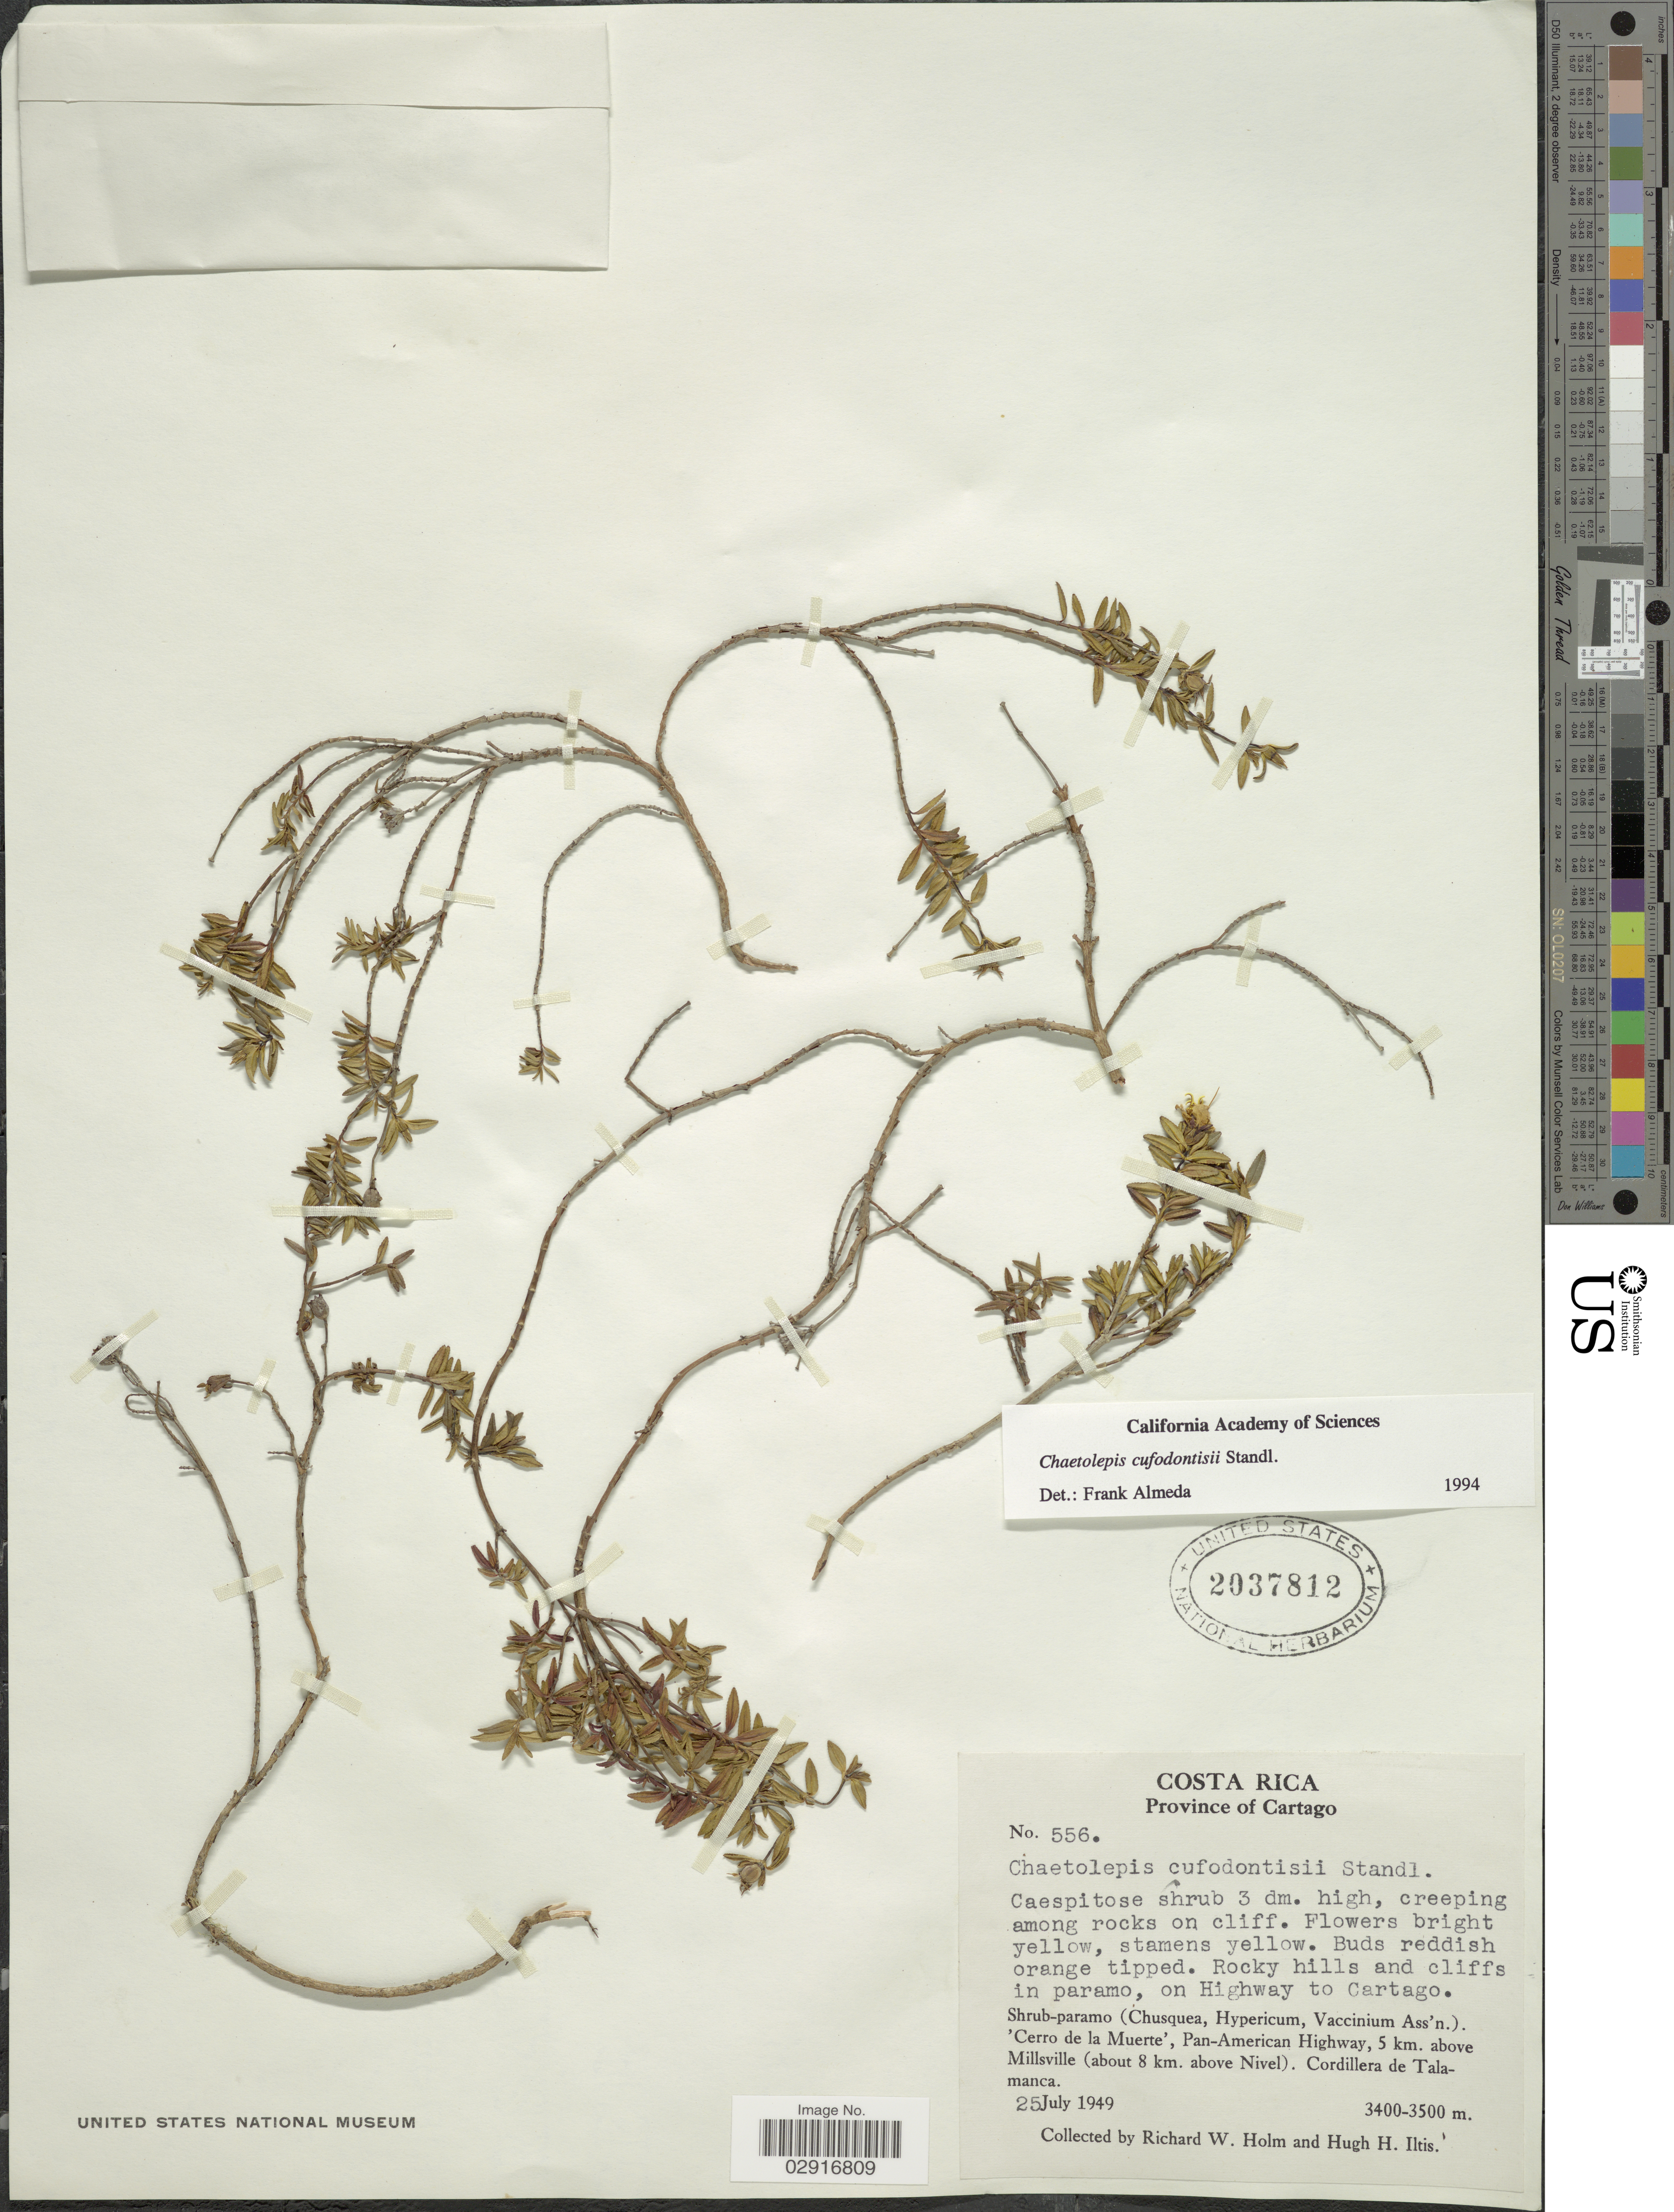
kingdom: Plantae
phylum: Tracheophyta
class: Magnoliopsida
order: Myrtales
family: Melastomataceae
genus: Chaetolepis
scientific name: Chaetolepis cufodontisii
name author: Standl.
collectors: R. W. Holm & H. Iltis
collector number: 556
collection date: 1949-07-25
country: Costa Rica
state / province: Cartago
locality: On Highway to Cartago. 'Cerro de la Muerte', Pan-American Highway, 5 km. above Millsville (about 8 km. above Nivel). Cordillera de Talamanca.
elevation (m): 3400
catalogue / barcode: US 2037812